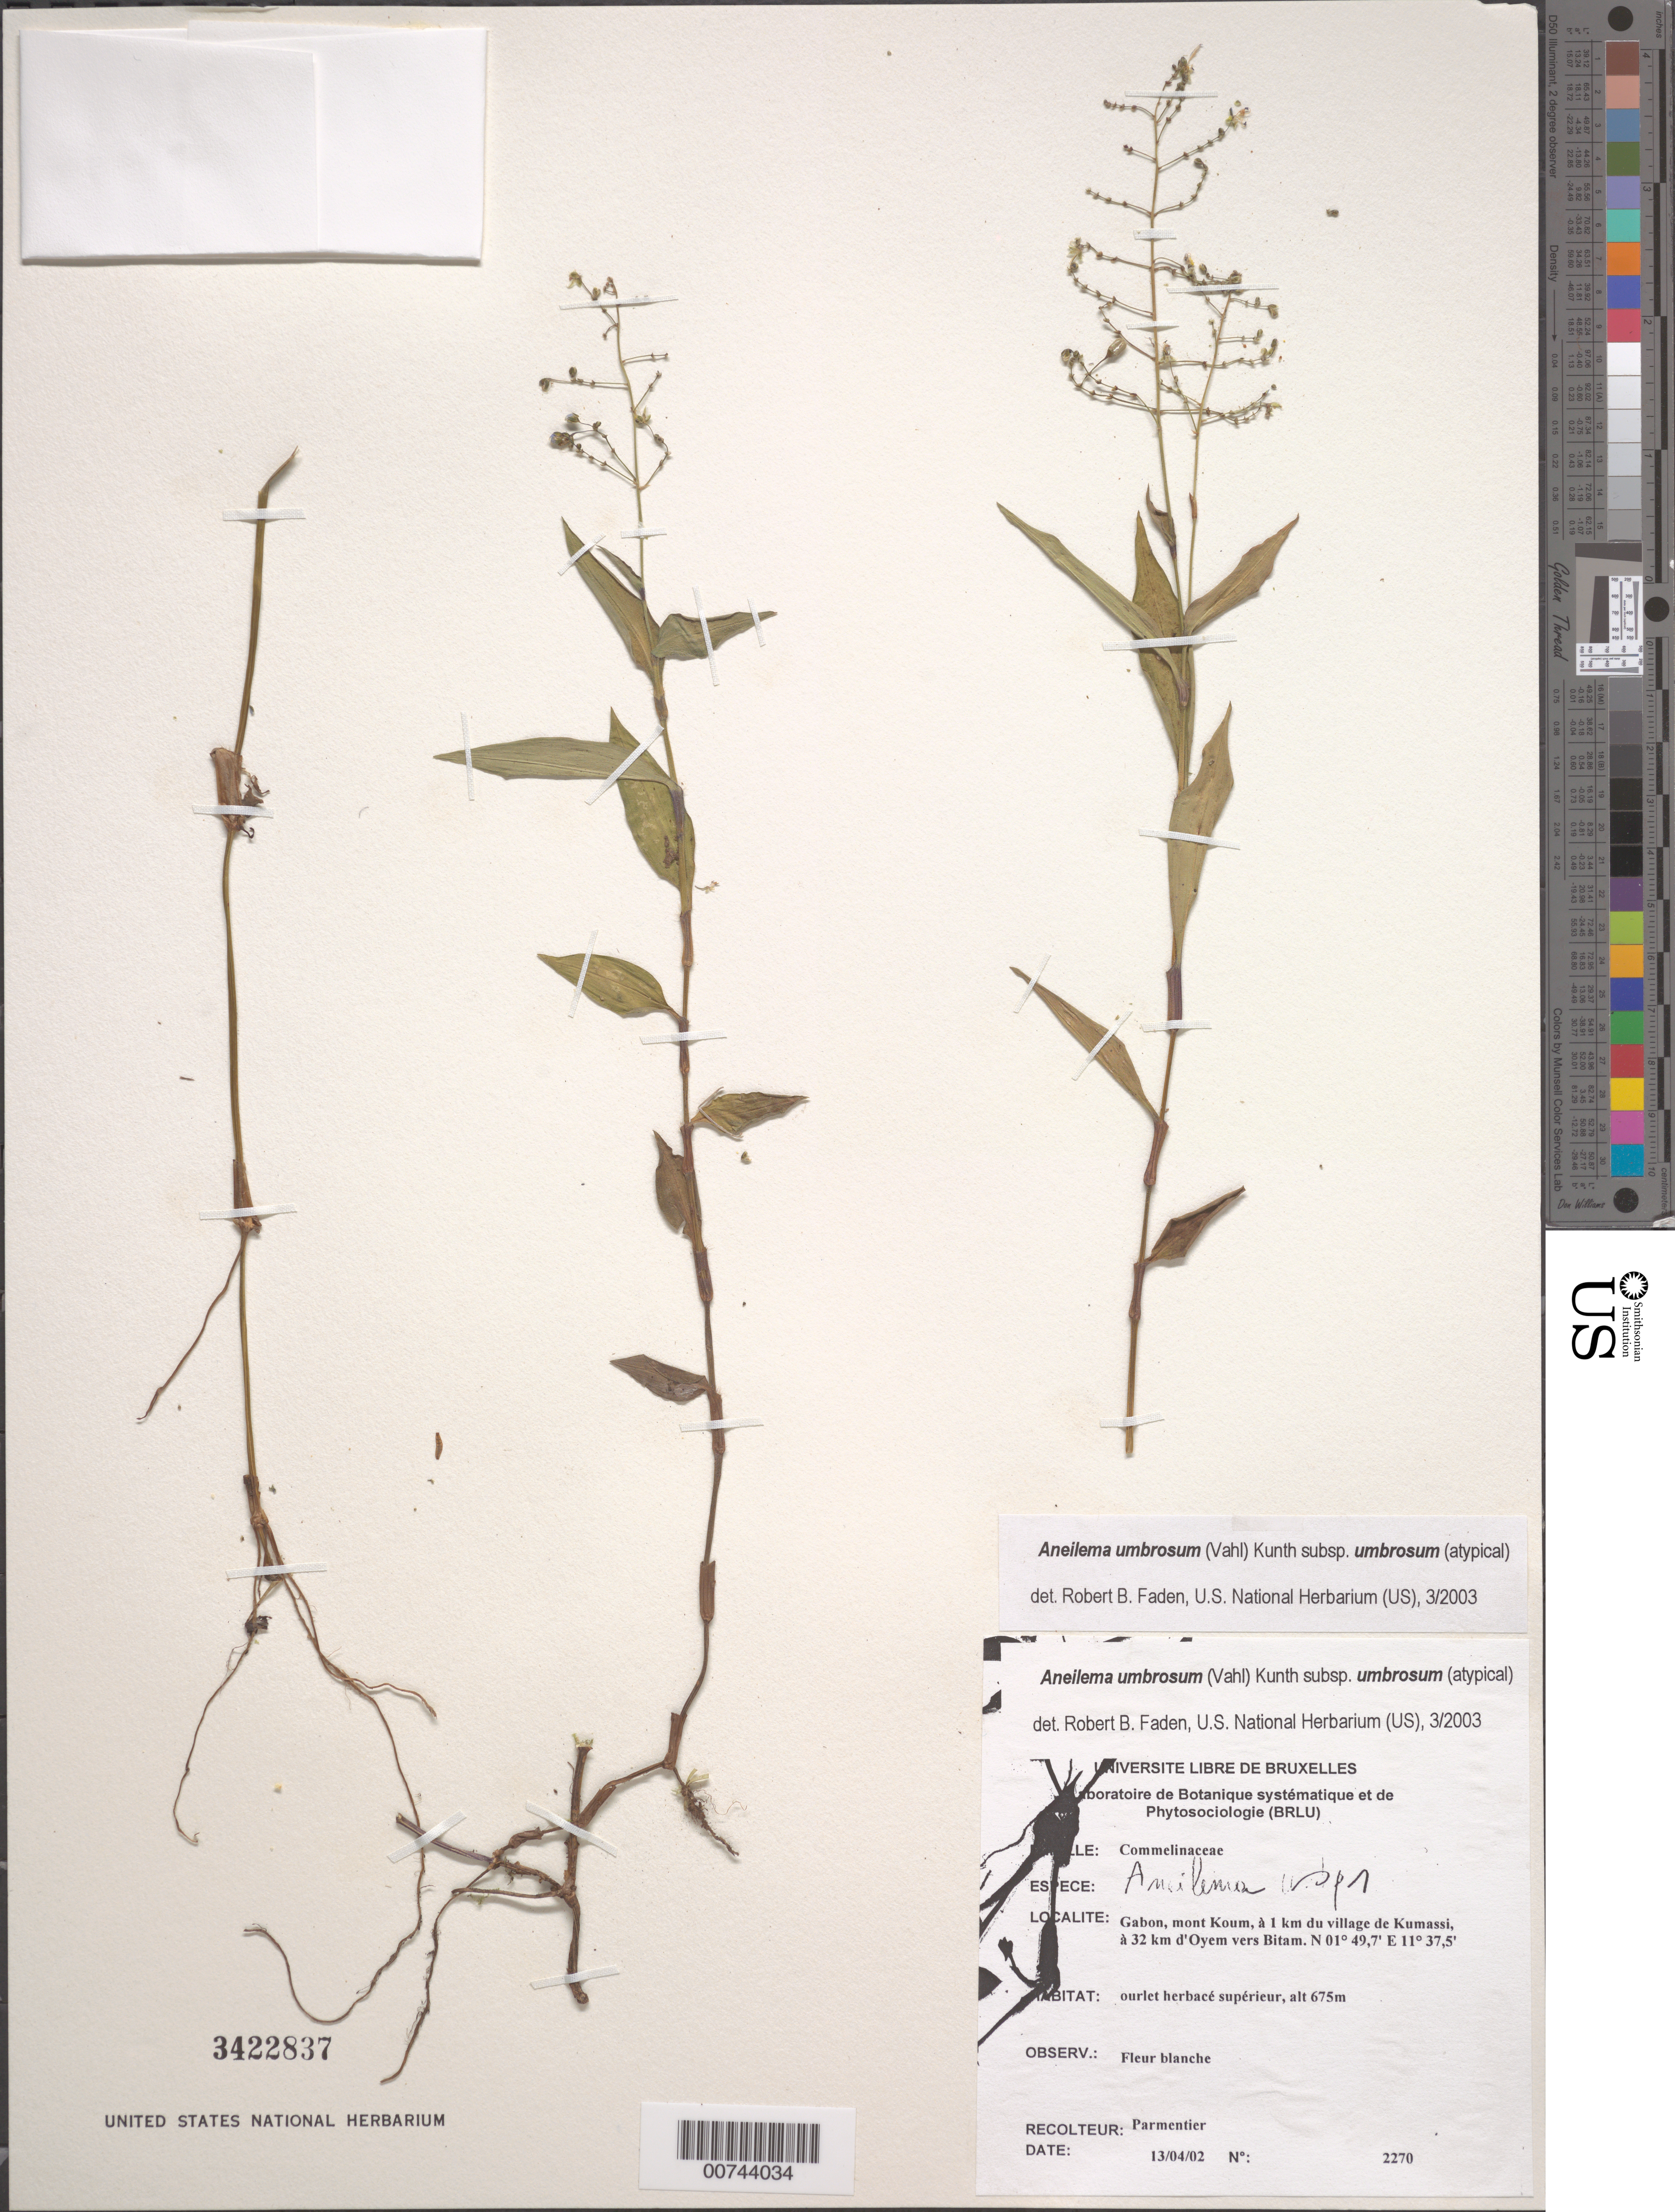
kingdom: Plantae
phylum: Tracheophyta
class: Liliopsida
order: Commelinales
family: Commelinaceae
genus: Aneilema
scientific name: Aneilema umbrosum subsp. umbrosum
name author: (Vahl) Kunth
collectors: P. Parmentier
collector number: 2270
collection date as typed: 13 Apr 2002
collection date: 2002-04-13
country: Gabon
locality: Mont Koum, Kumassi.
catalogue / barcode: US 3422837